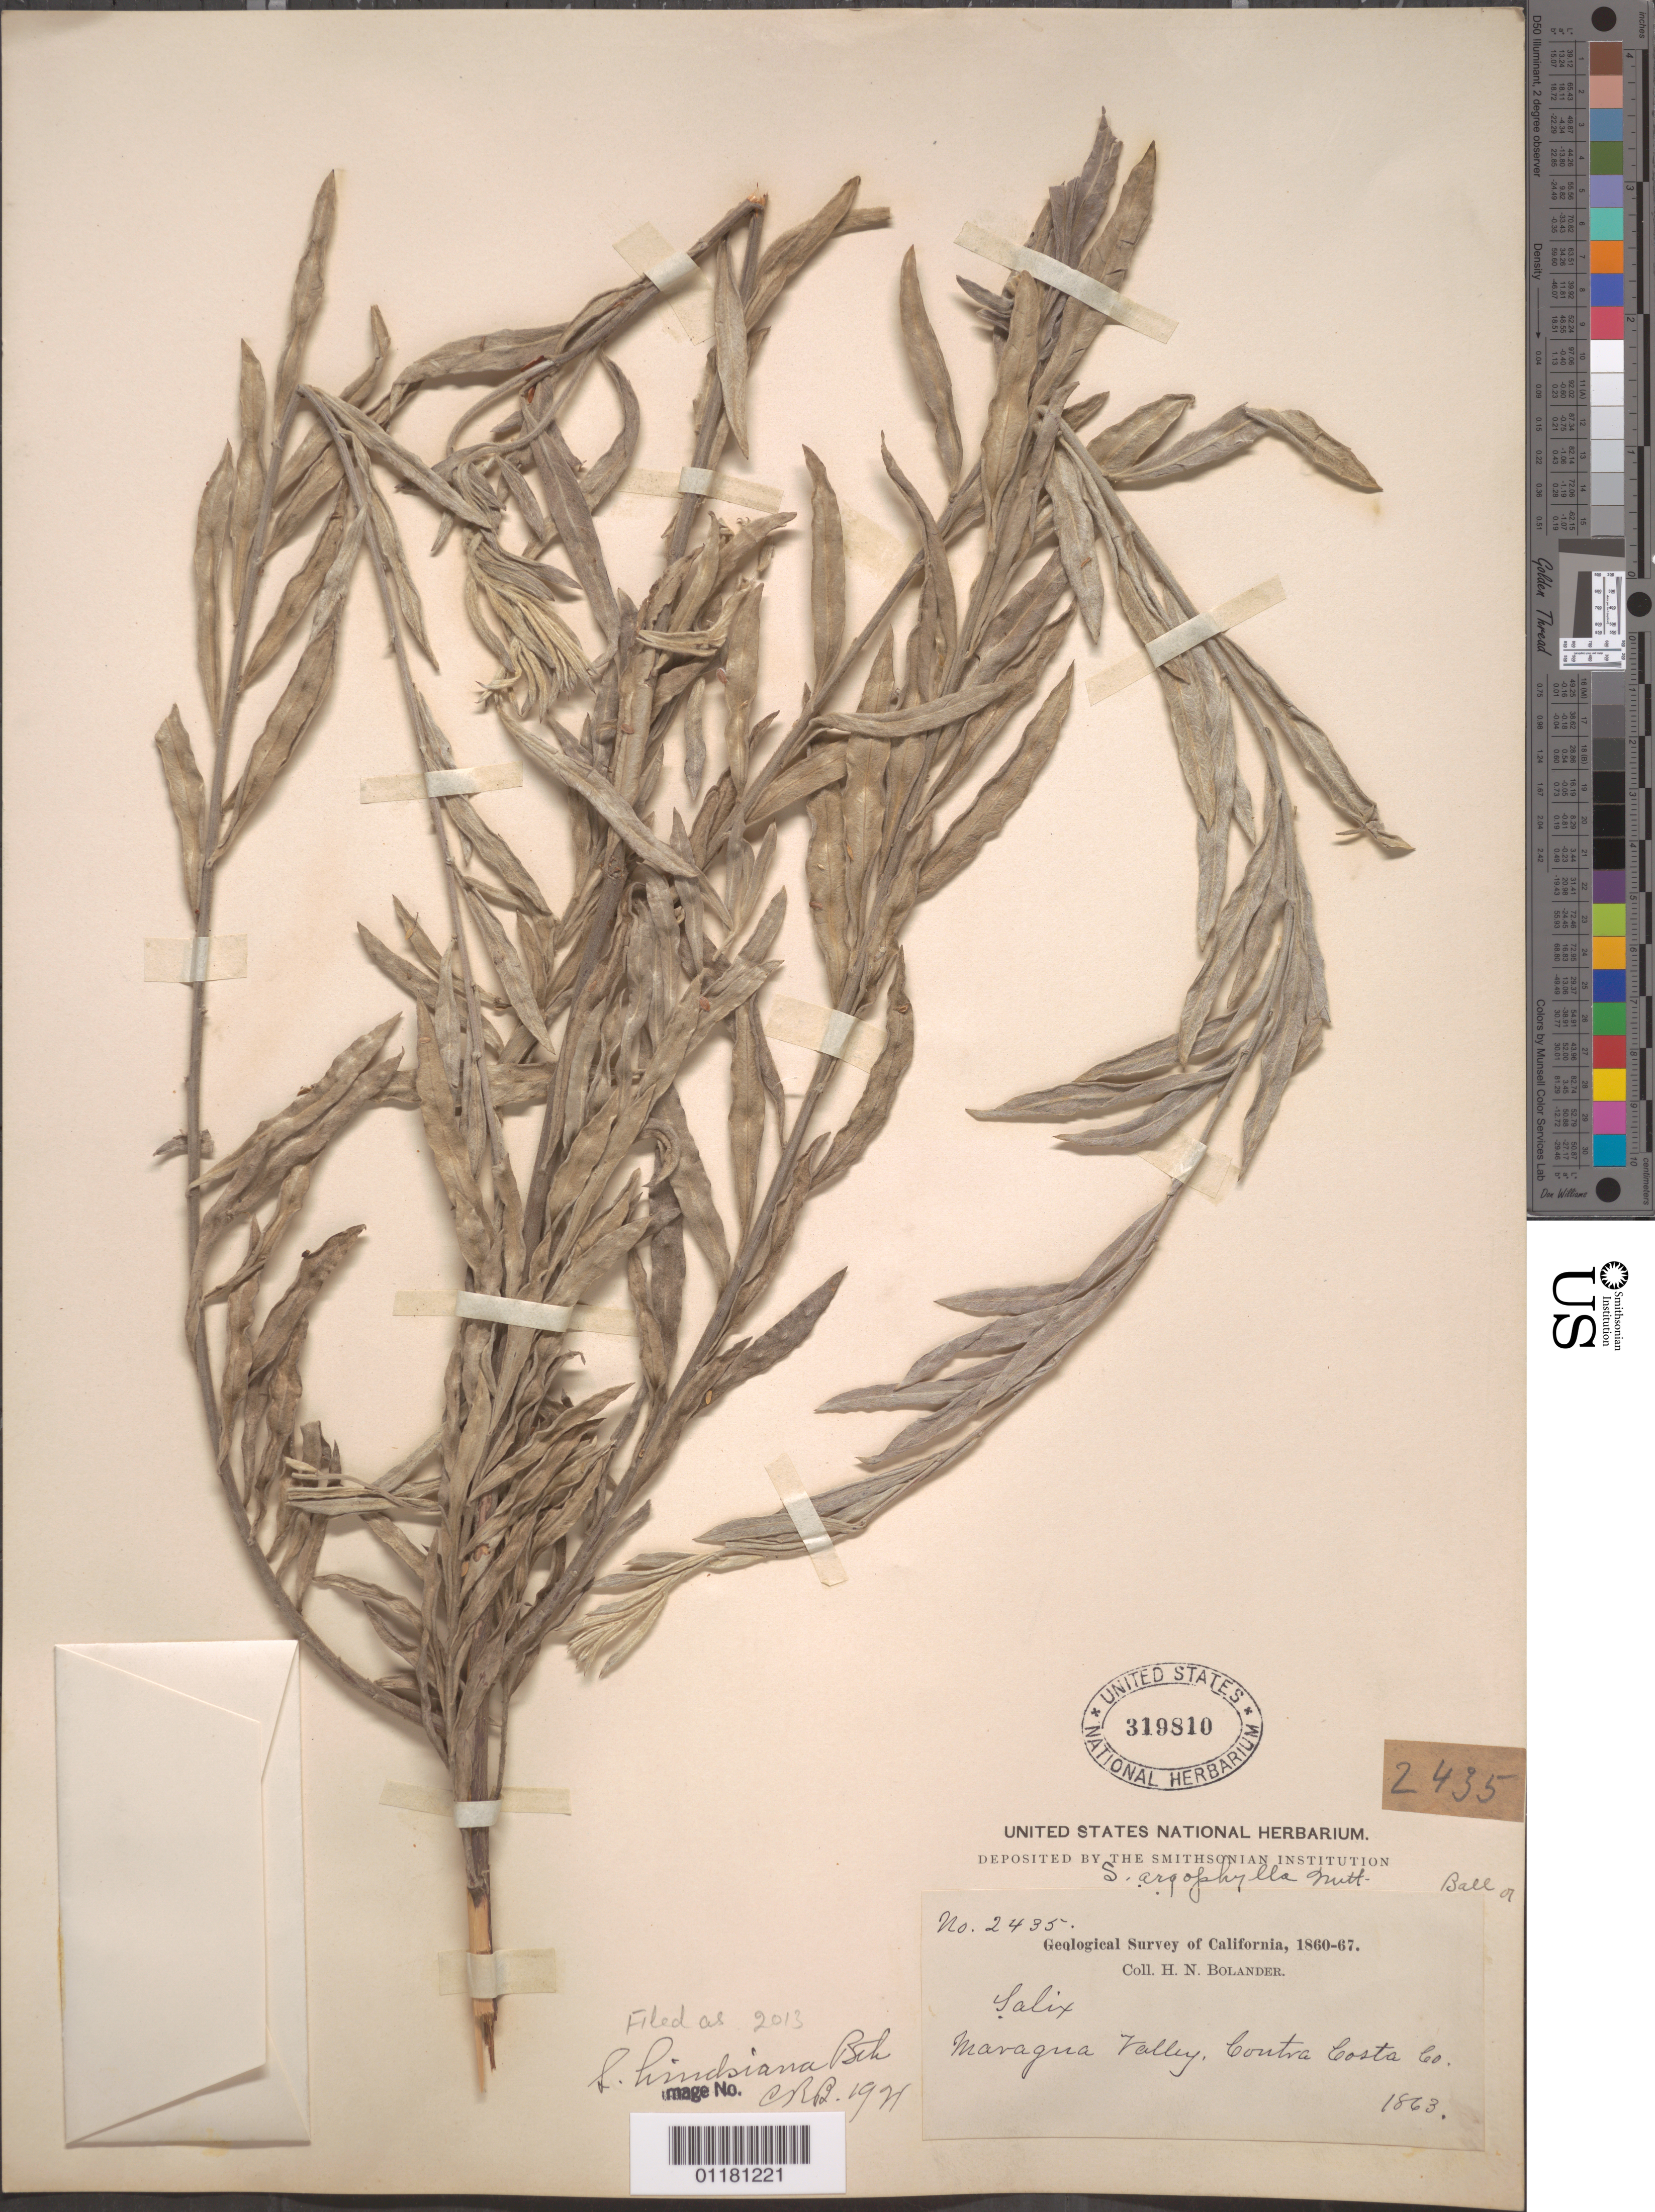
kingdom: Plantae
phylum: Tracheophyta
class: Magnoliopsida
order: Malpighiales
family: Salicaceae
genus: Salix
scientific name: Salix hindsiana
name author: Benth.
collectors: H. Bolander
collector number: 2435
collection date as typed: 1863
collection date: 1863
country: United States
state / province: California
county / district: Contra Costa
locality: Maragua Valley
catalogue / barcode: US 319810